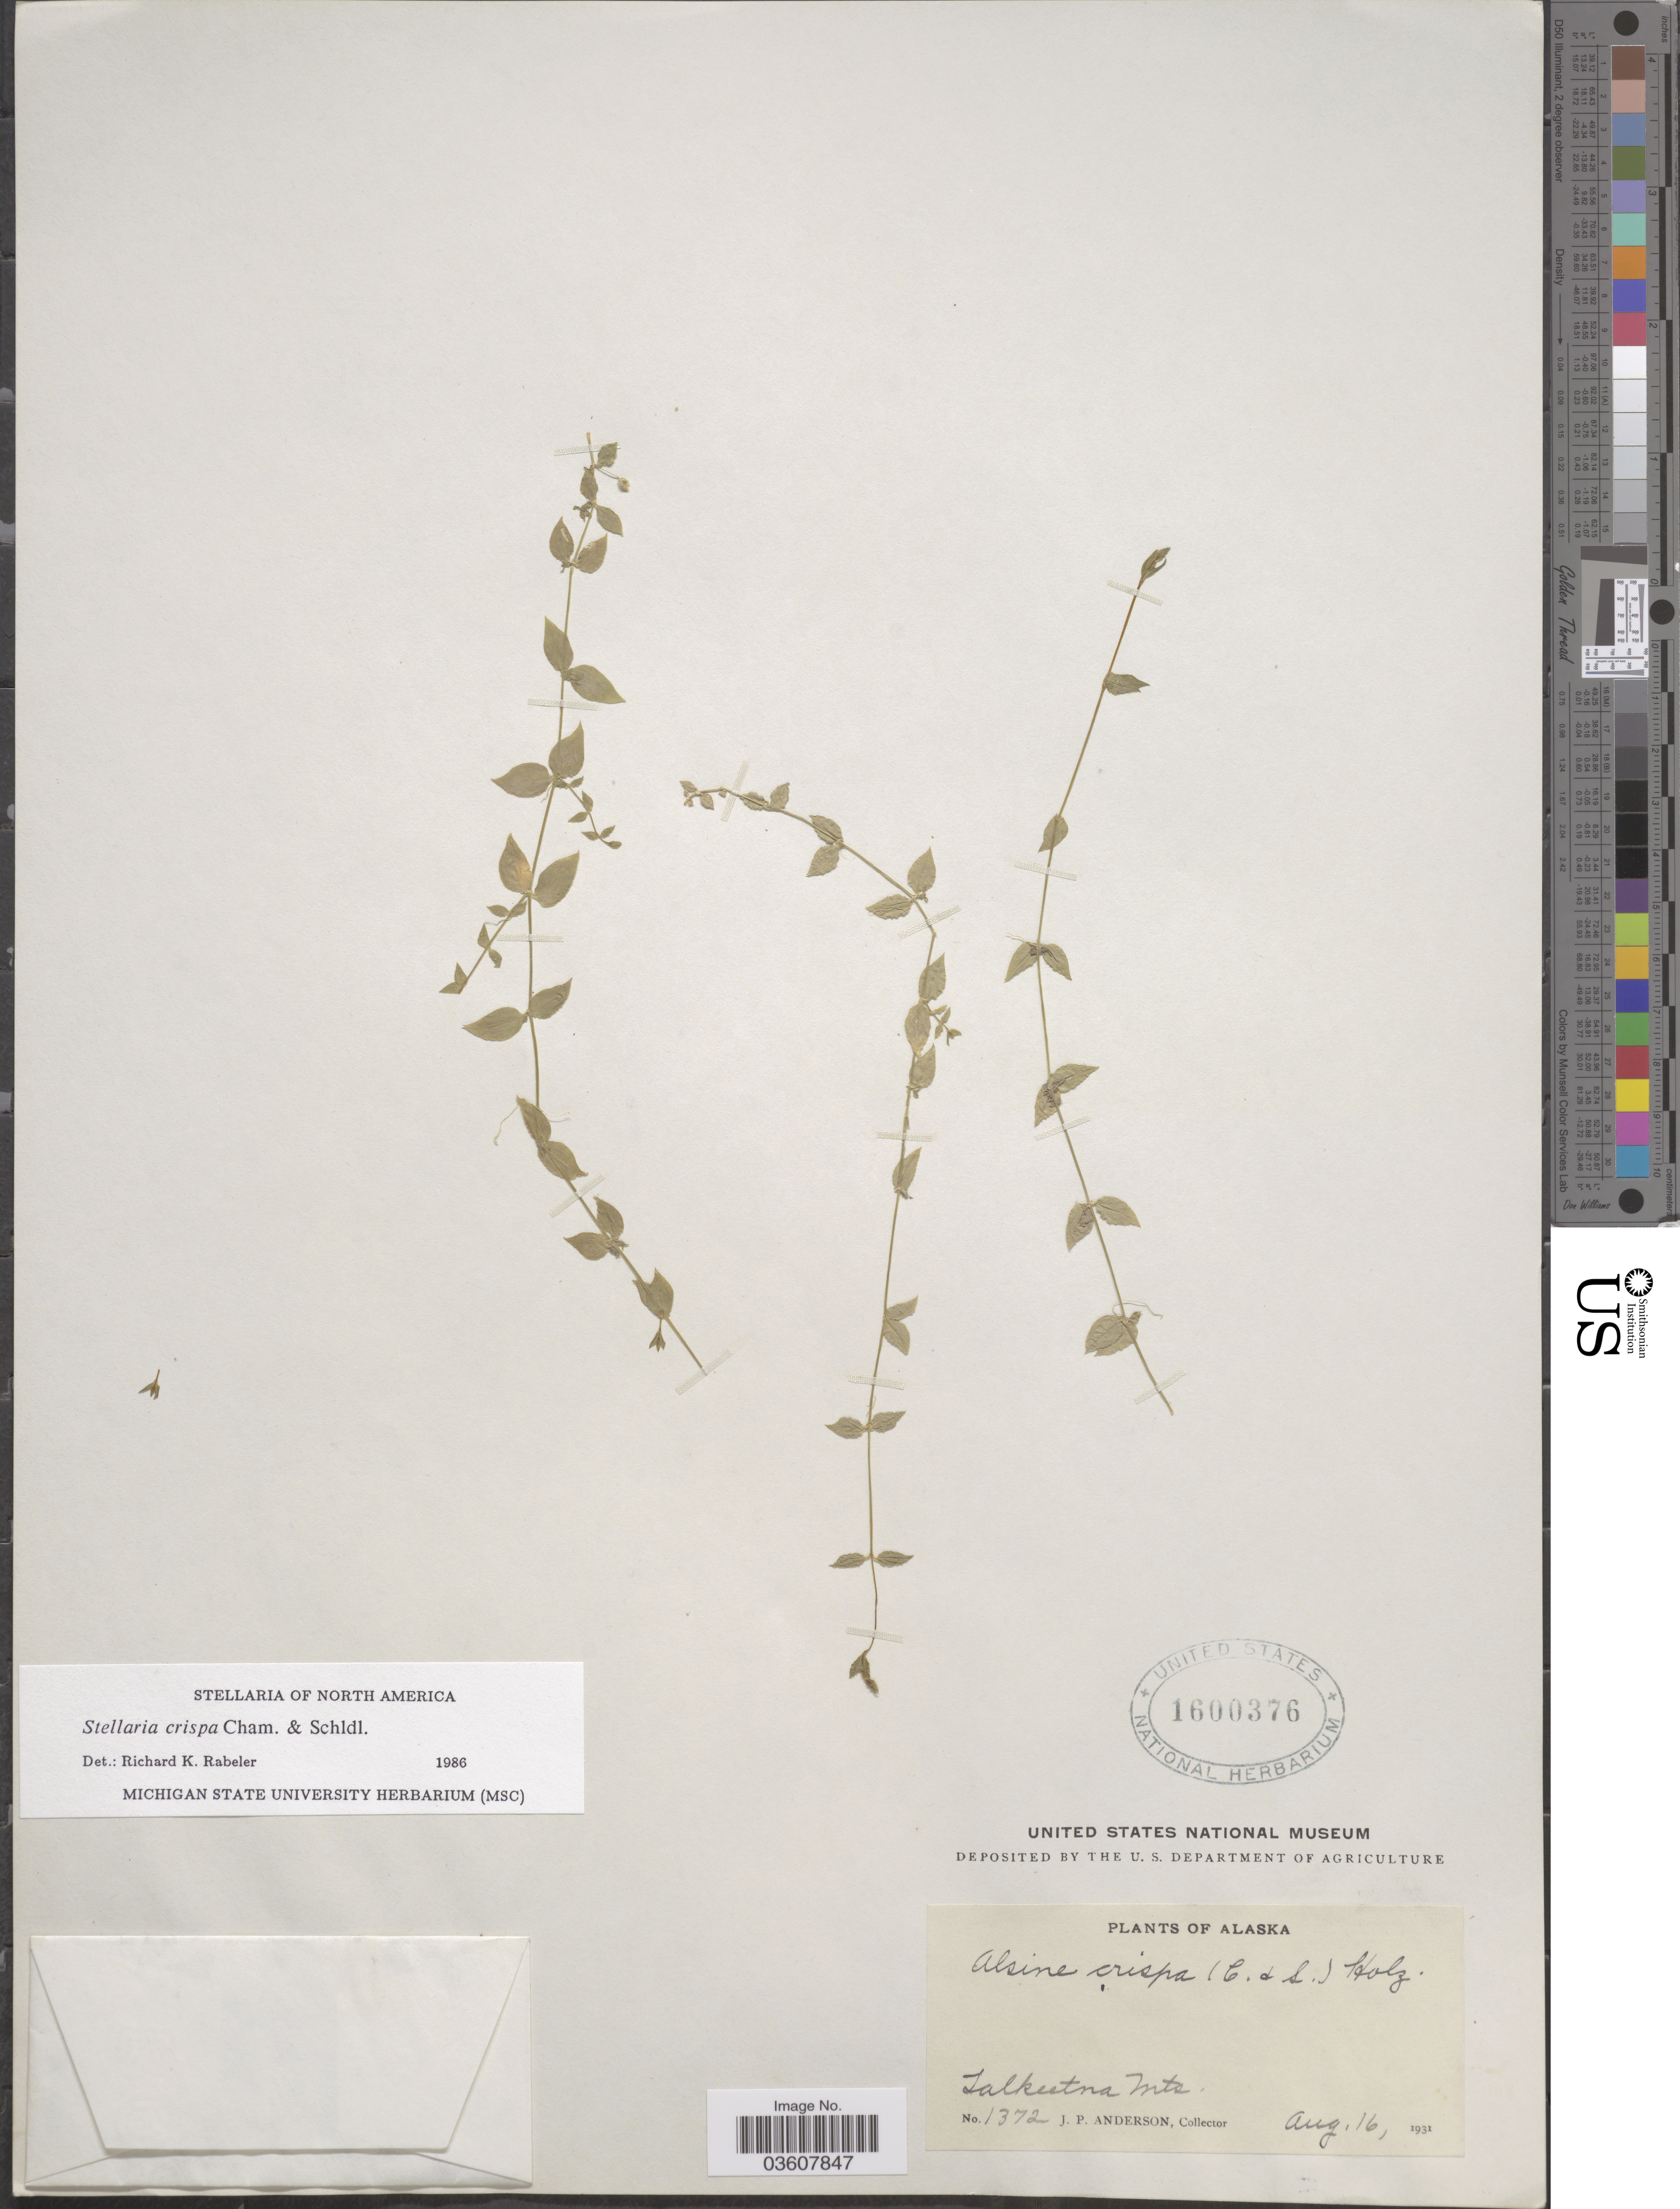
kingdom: Plantae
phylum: Tracheophyta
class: Magnoliopsida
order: Caryophyllales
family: Caryophyllaceae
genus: Stellaria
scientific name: Stellaria crispa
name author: Cham. & Schltdl.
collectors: J. P. Anderson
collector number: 1372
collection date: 1931-08-16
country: United States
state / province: Alaska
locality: Talkeetna Mts.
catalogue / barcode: US 1600376